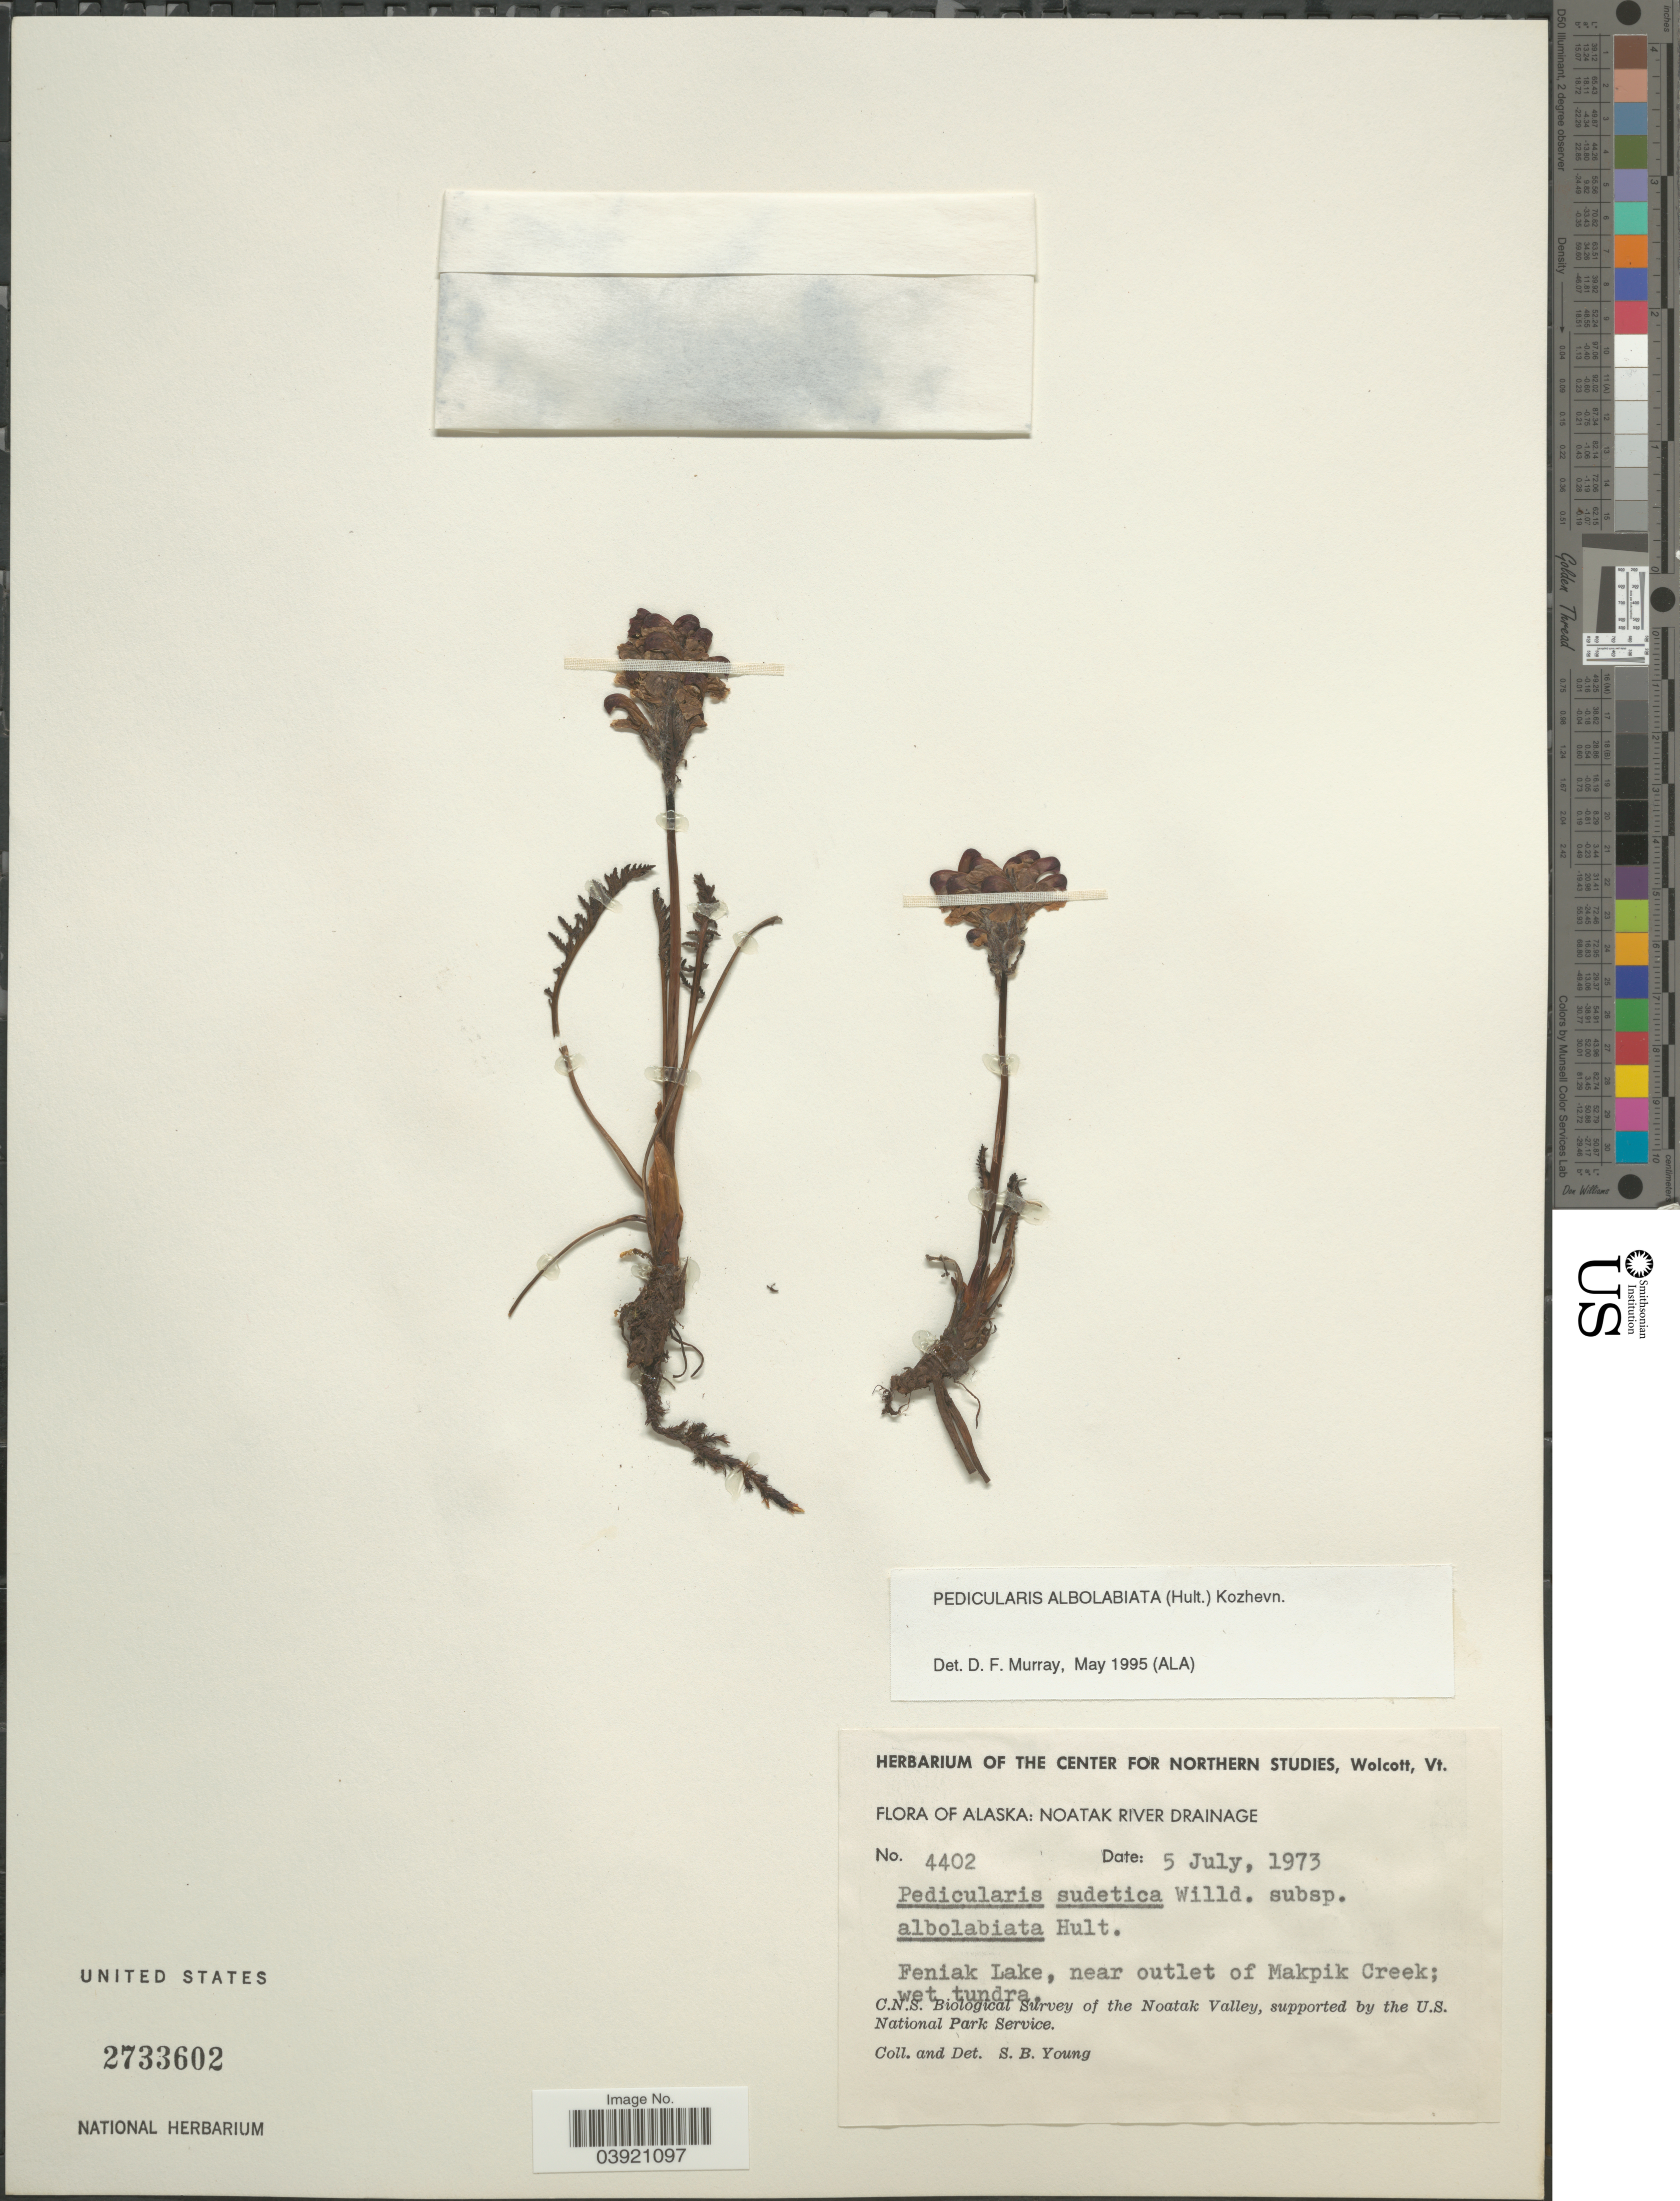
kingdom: Plantae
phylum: Tracheophyta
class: Magnoliopsida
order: Lamiales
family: Orobanchaceae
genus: Pedicularis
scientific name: Pedicularis albolabiata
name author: (Hultén) Kozhevn.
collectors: S. Young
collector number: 4402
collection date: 1973-07-05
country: United States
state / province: Alaska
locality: Noatak River Drainage. Feniak Lake, near outlet of Makpik Creek.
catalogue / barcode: US 2733602